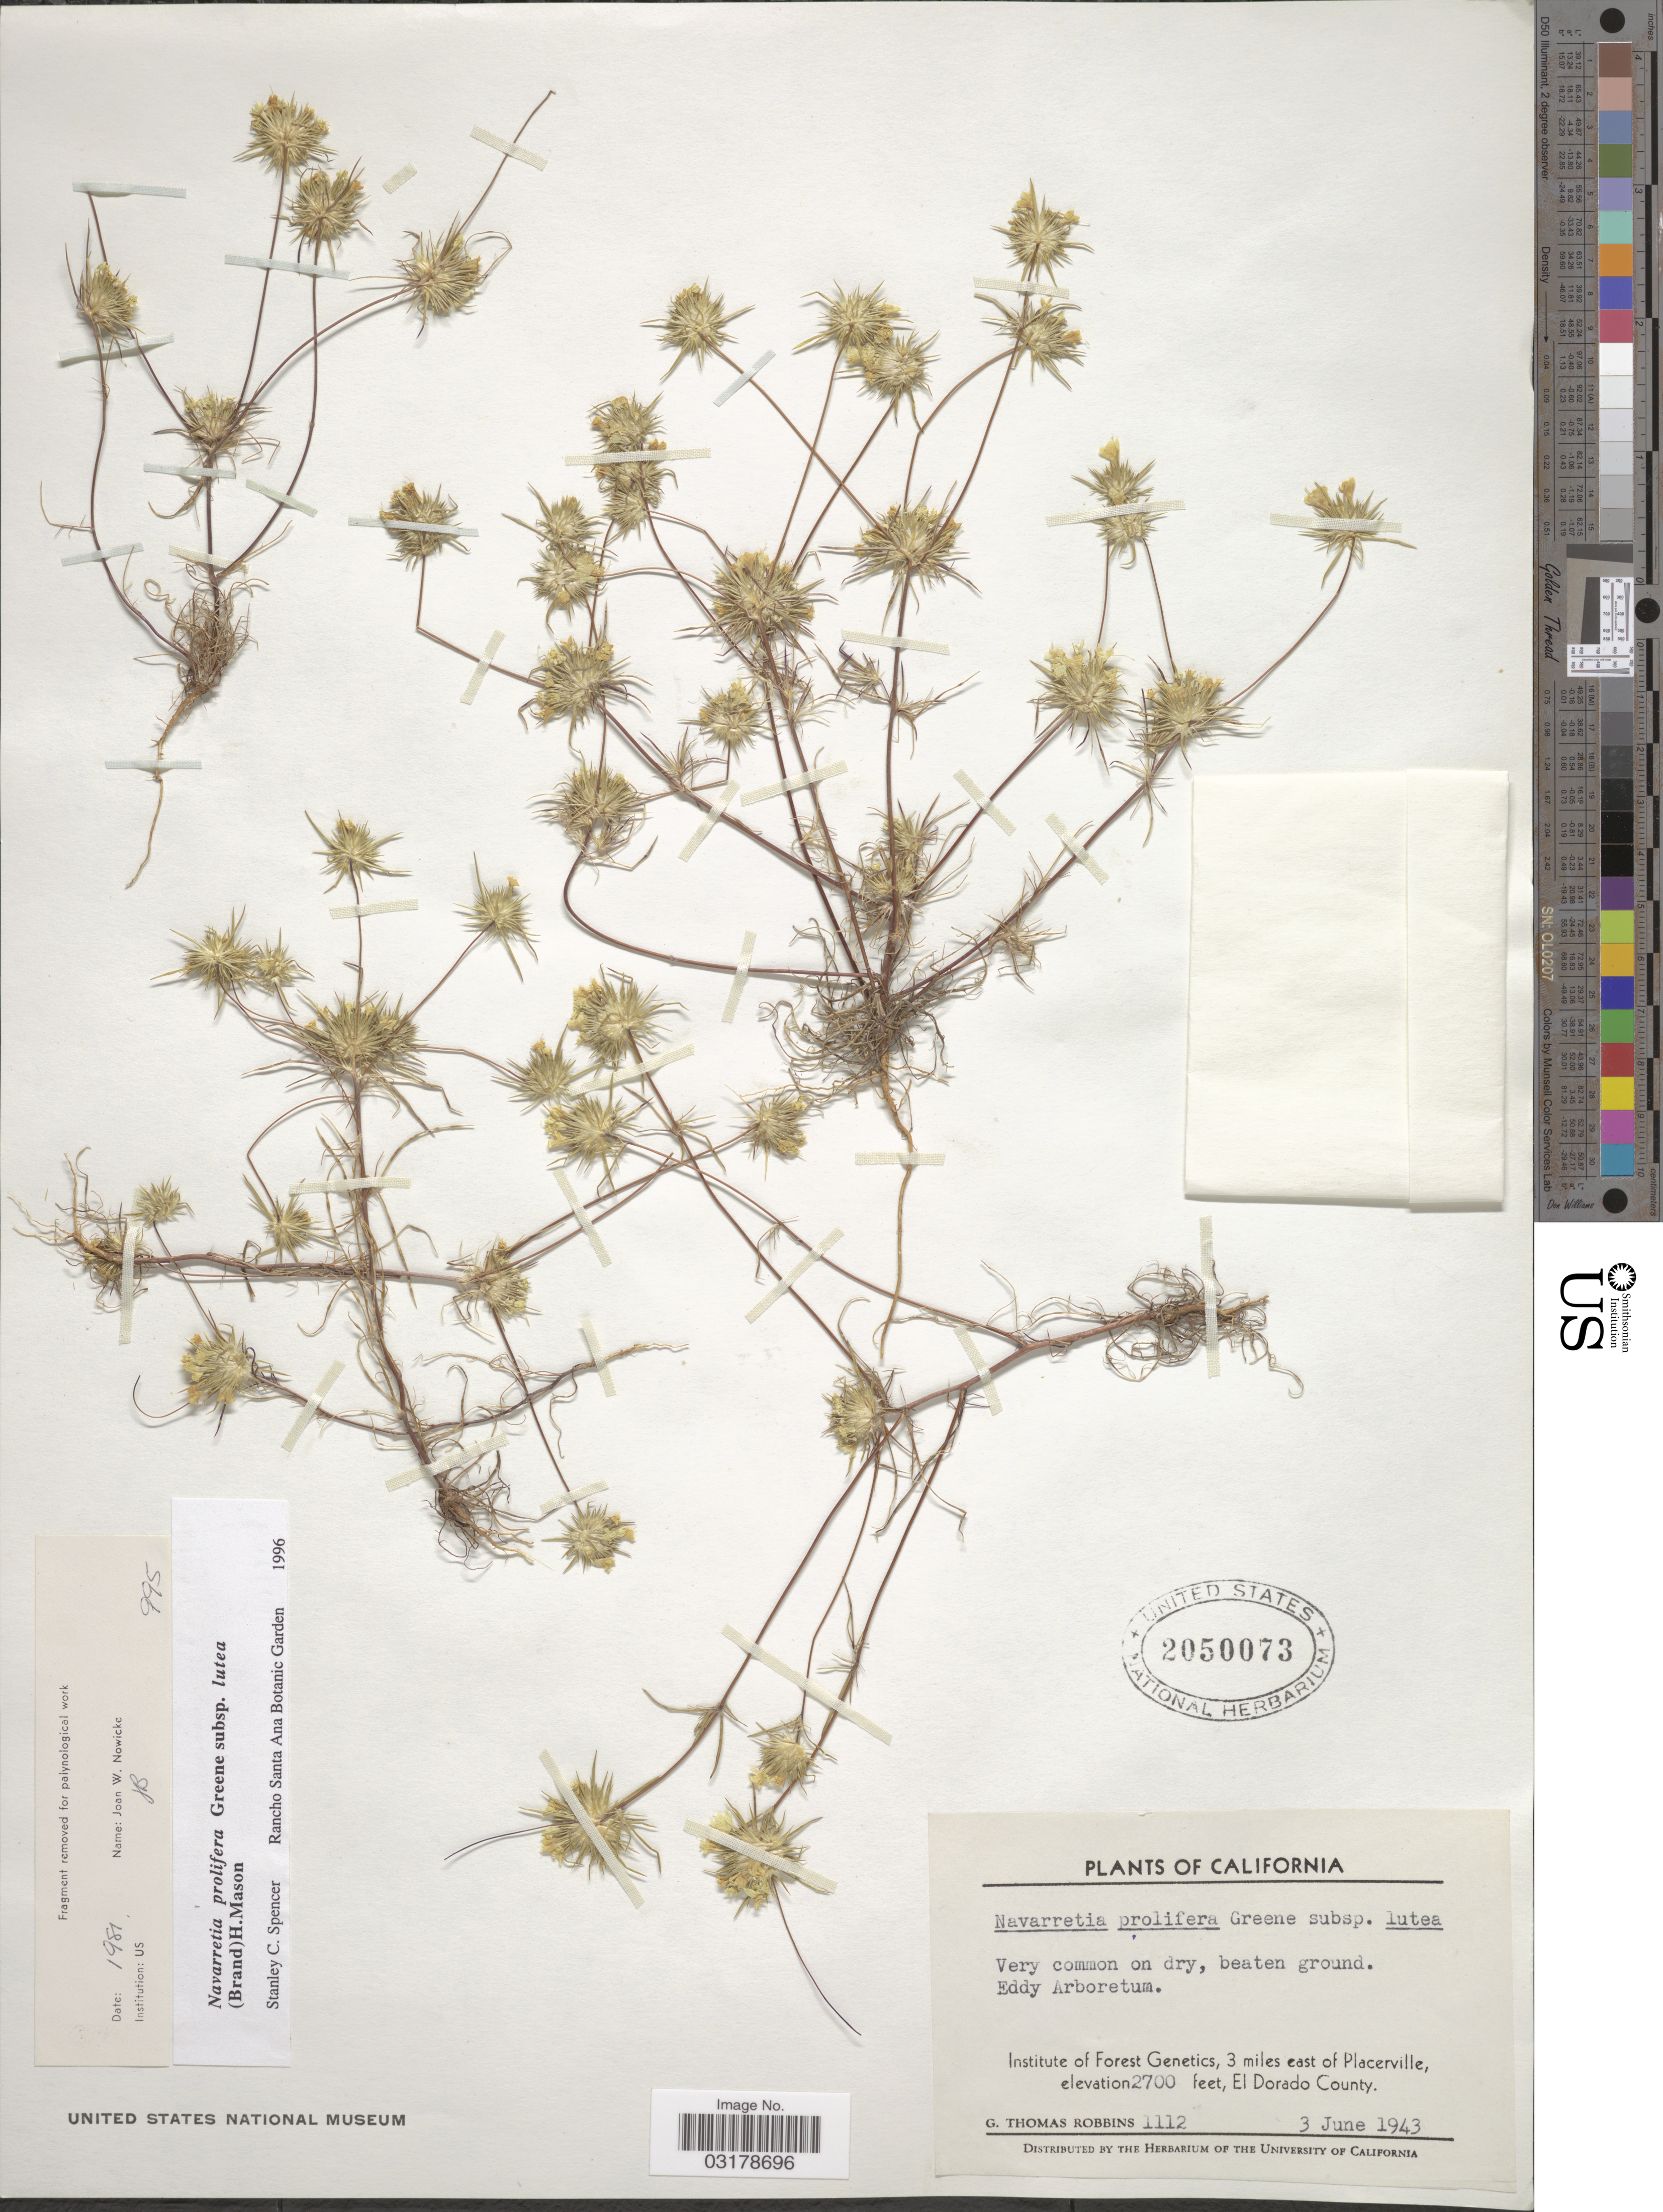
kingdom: Plantae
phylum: Tracheophyta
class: Magnoliopsida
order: Ericales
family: Polemoniaceae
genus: Navarretia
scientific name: Navarretia prolifera subsp. lutea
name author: (Brand) H. Mason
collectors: G. T. Robbins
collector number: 1112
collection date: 1943-06-03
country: United States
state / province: California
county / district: El Dorado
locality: Eddy Arboretum [unsure placement]. Insitute of Forest Genetics, 3 miles east of Placerville, El Dorado County.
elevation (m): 823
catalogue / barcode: US 2050073